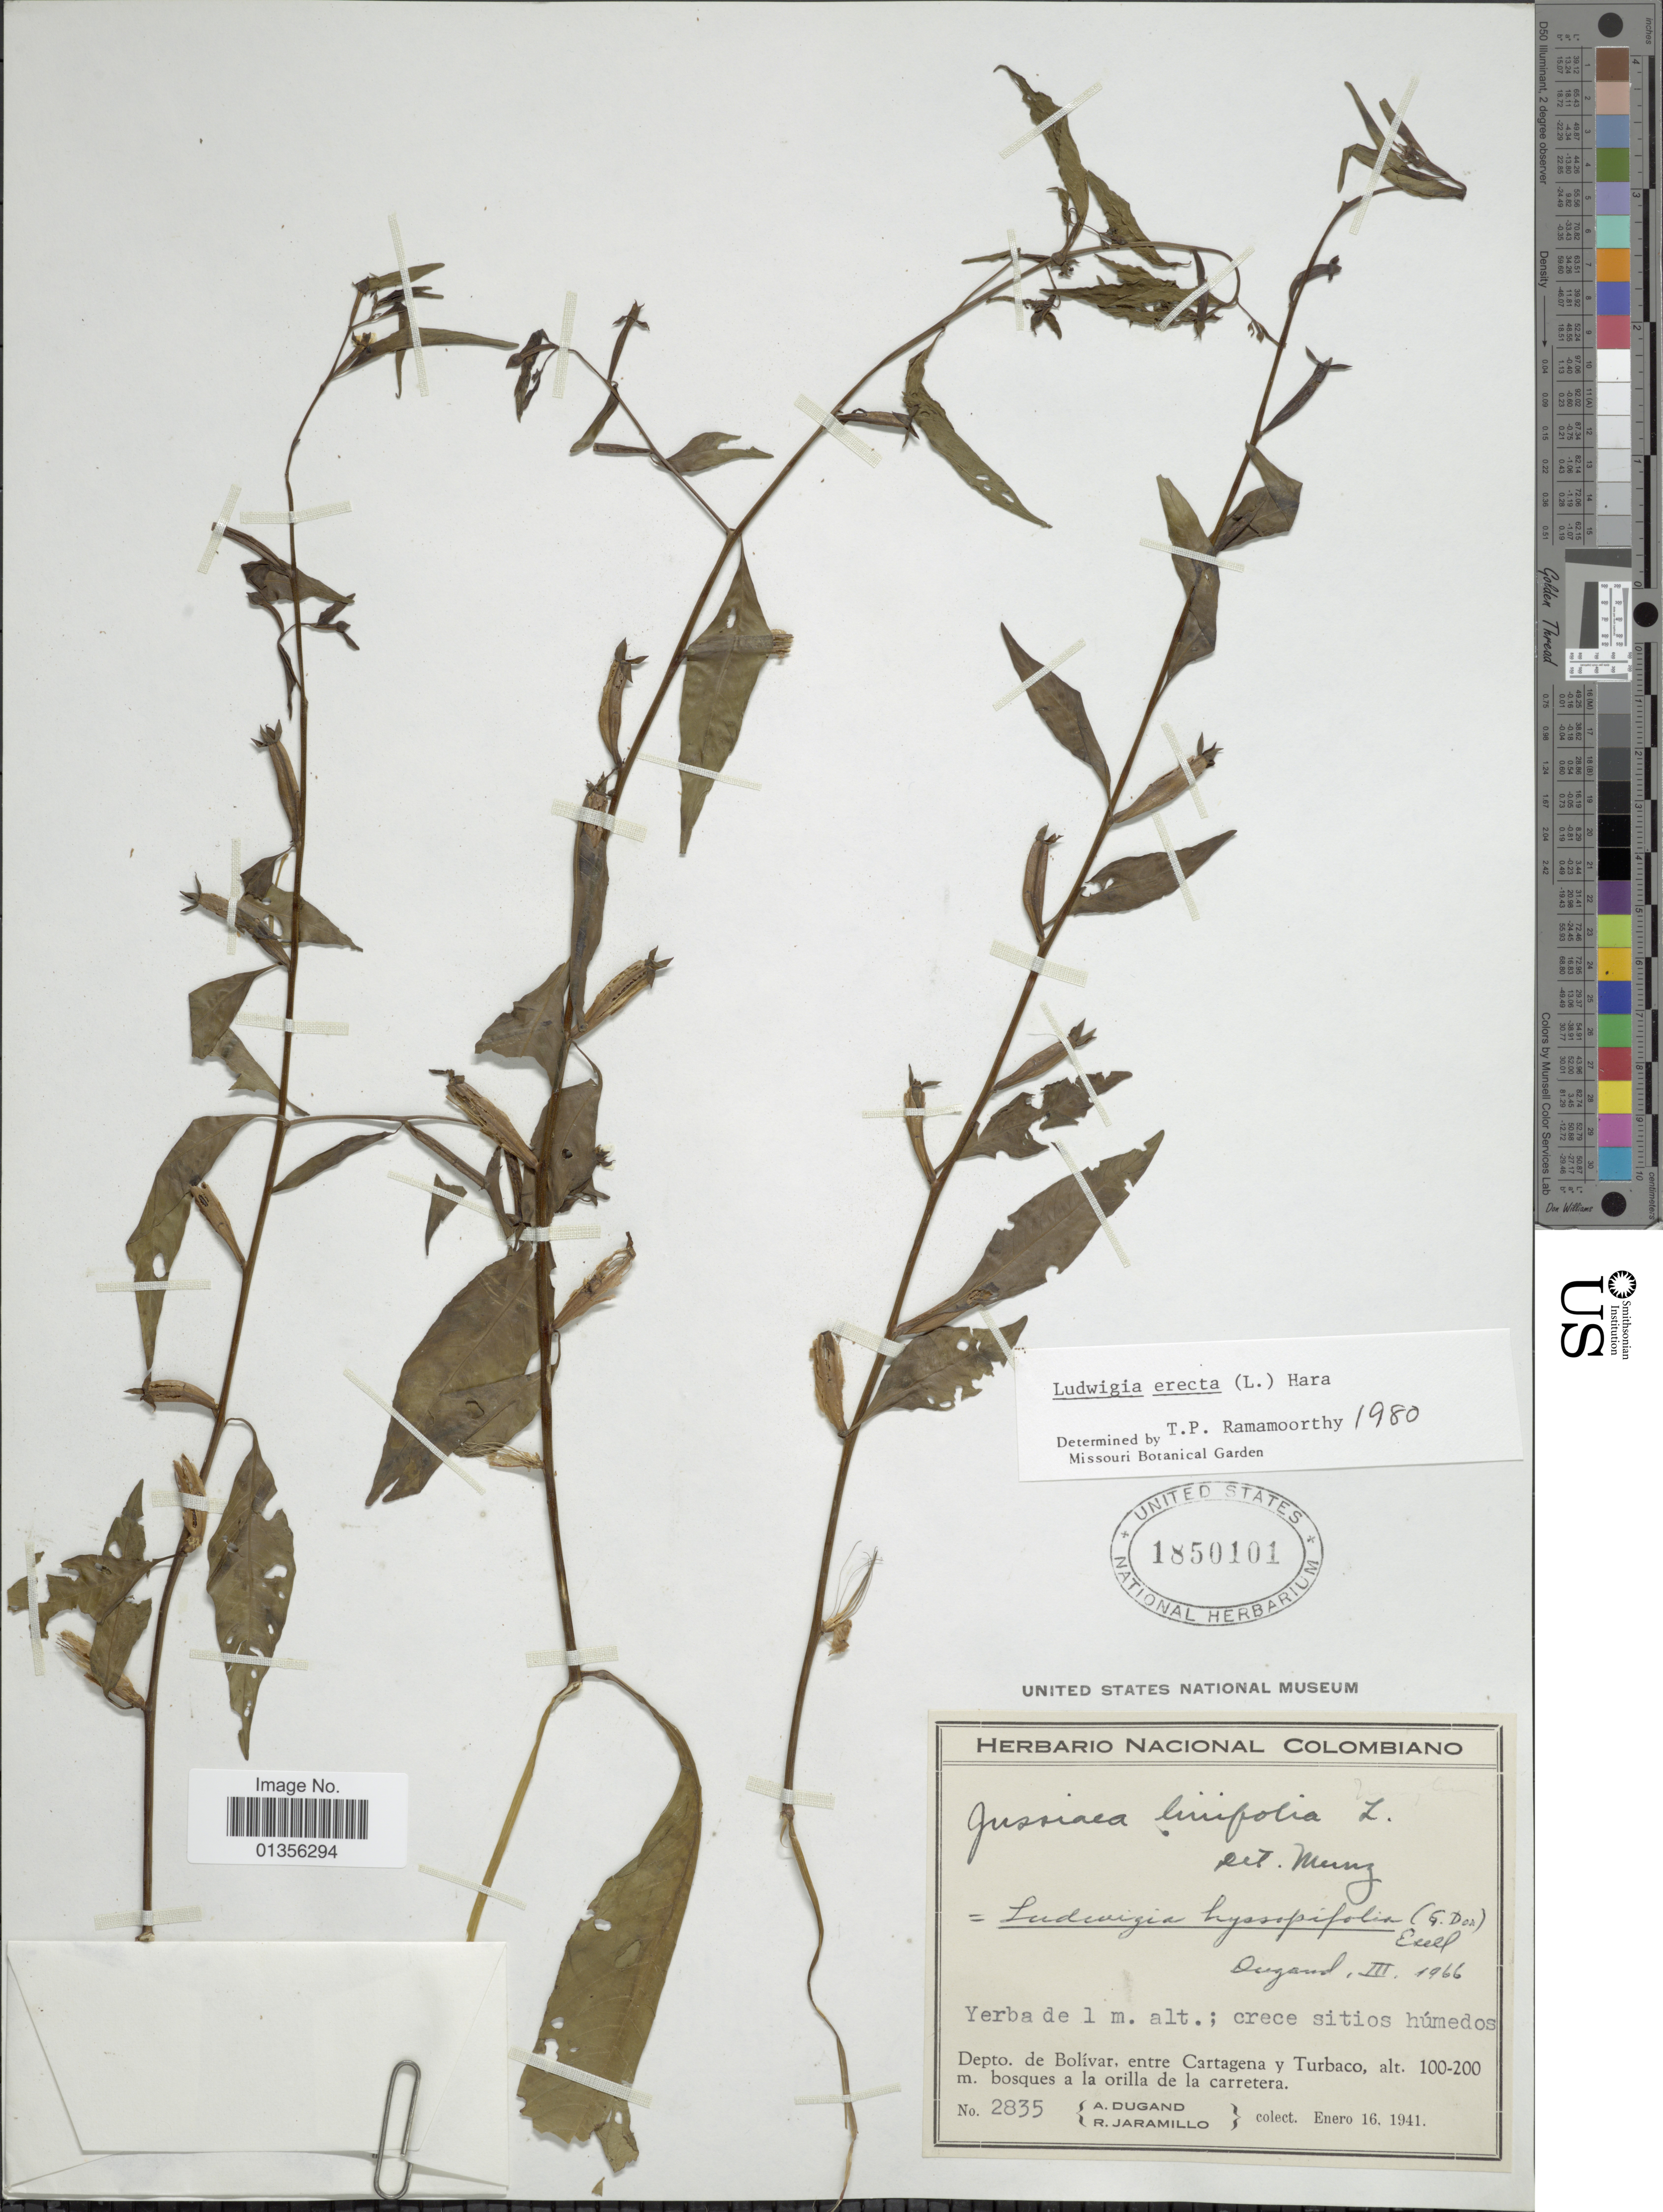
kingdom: Plantae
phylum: Tracheophyta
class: Magnoliopsida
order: Myrtales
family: Onagraceae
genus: Ludwigia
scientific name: Ludwigia erecta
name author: (L.) H. Hara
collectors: A. Dugand & R. Jaramillo M.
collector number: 2835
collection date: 1941-01-16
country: Colombia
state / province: Bolívar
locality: Entre Cartagena y Turbaco.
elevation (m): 100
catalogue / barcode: US 1850101